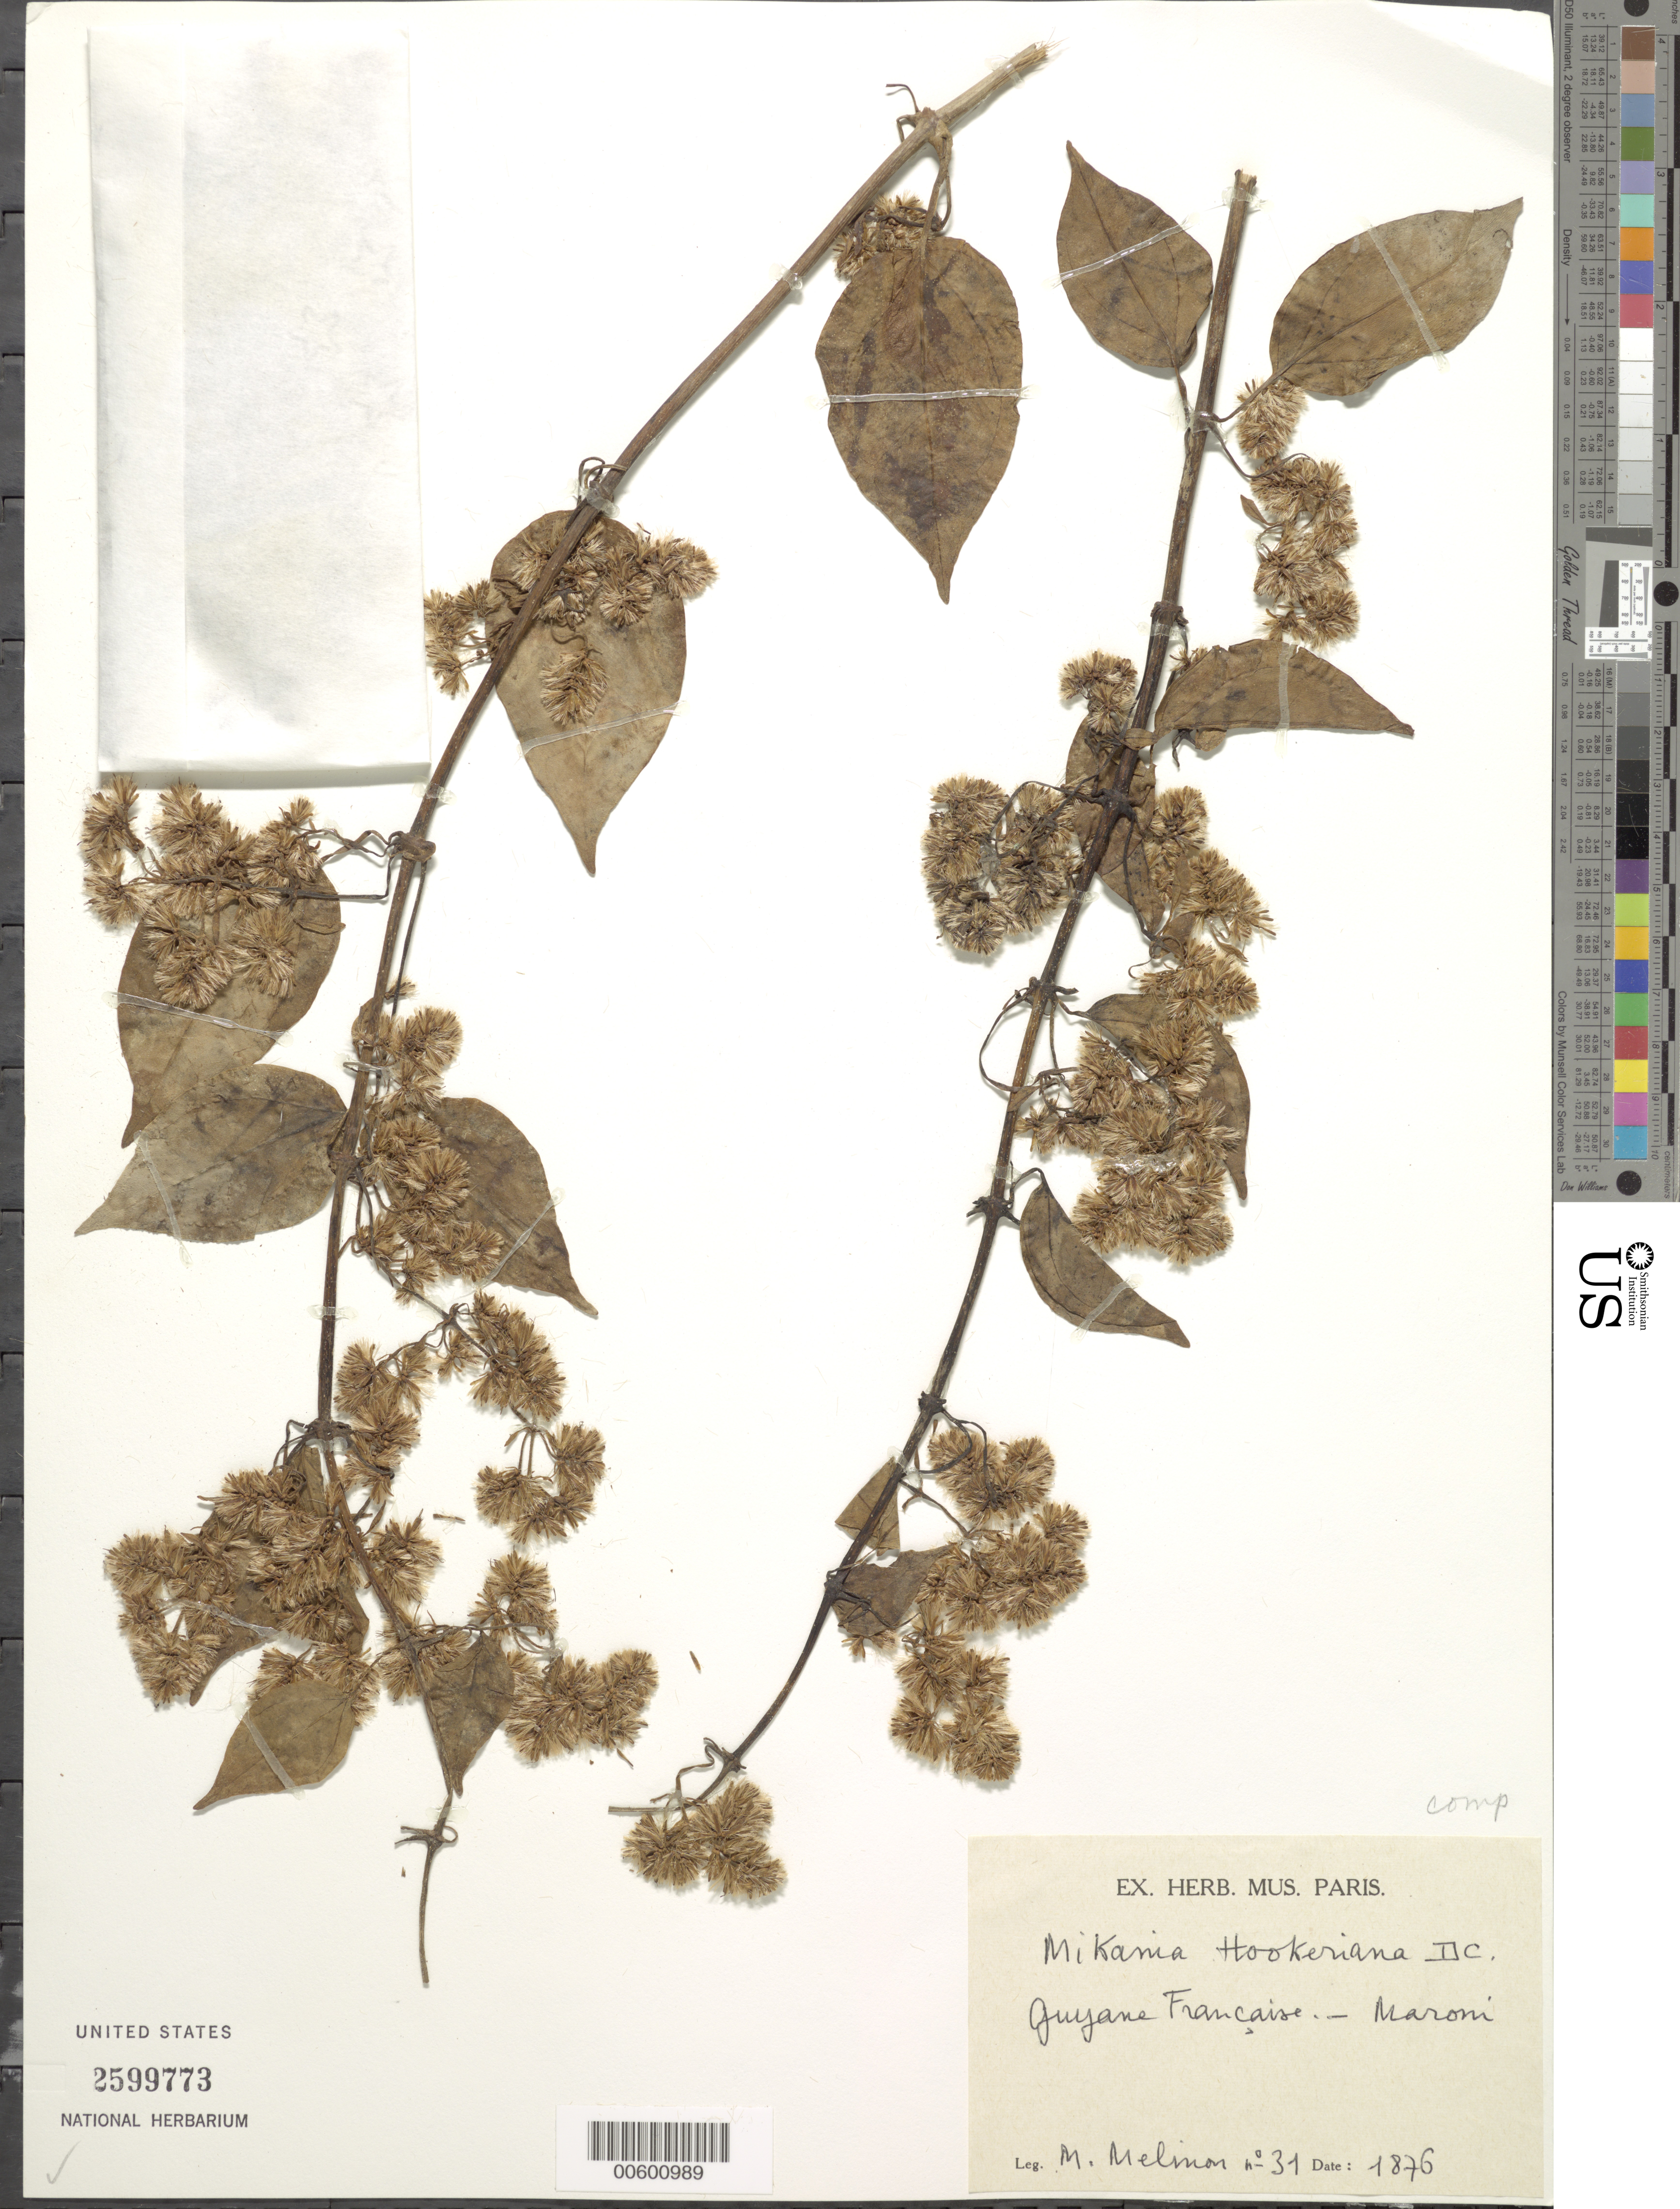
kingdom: Plantae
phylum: Tracheophyta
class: Magnoliopsida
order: Asterales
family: Asteraceae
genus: Mikania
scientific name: Mikania hookeriana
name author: DC.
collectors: E. Mélinon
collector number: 76 31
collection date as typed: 1876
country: French Guiana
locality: Maroni R.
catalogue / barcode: US 2599773